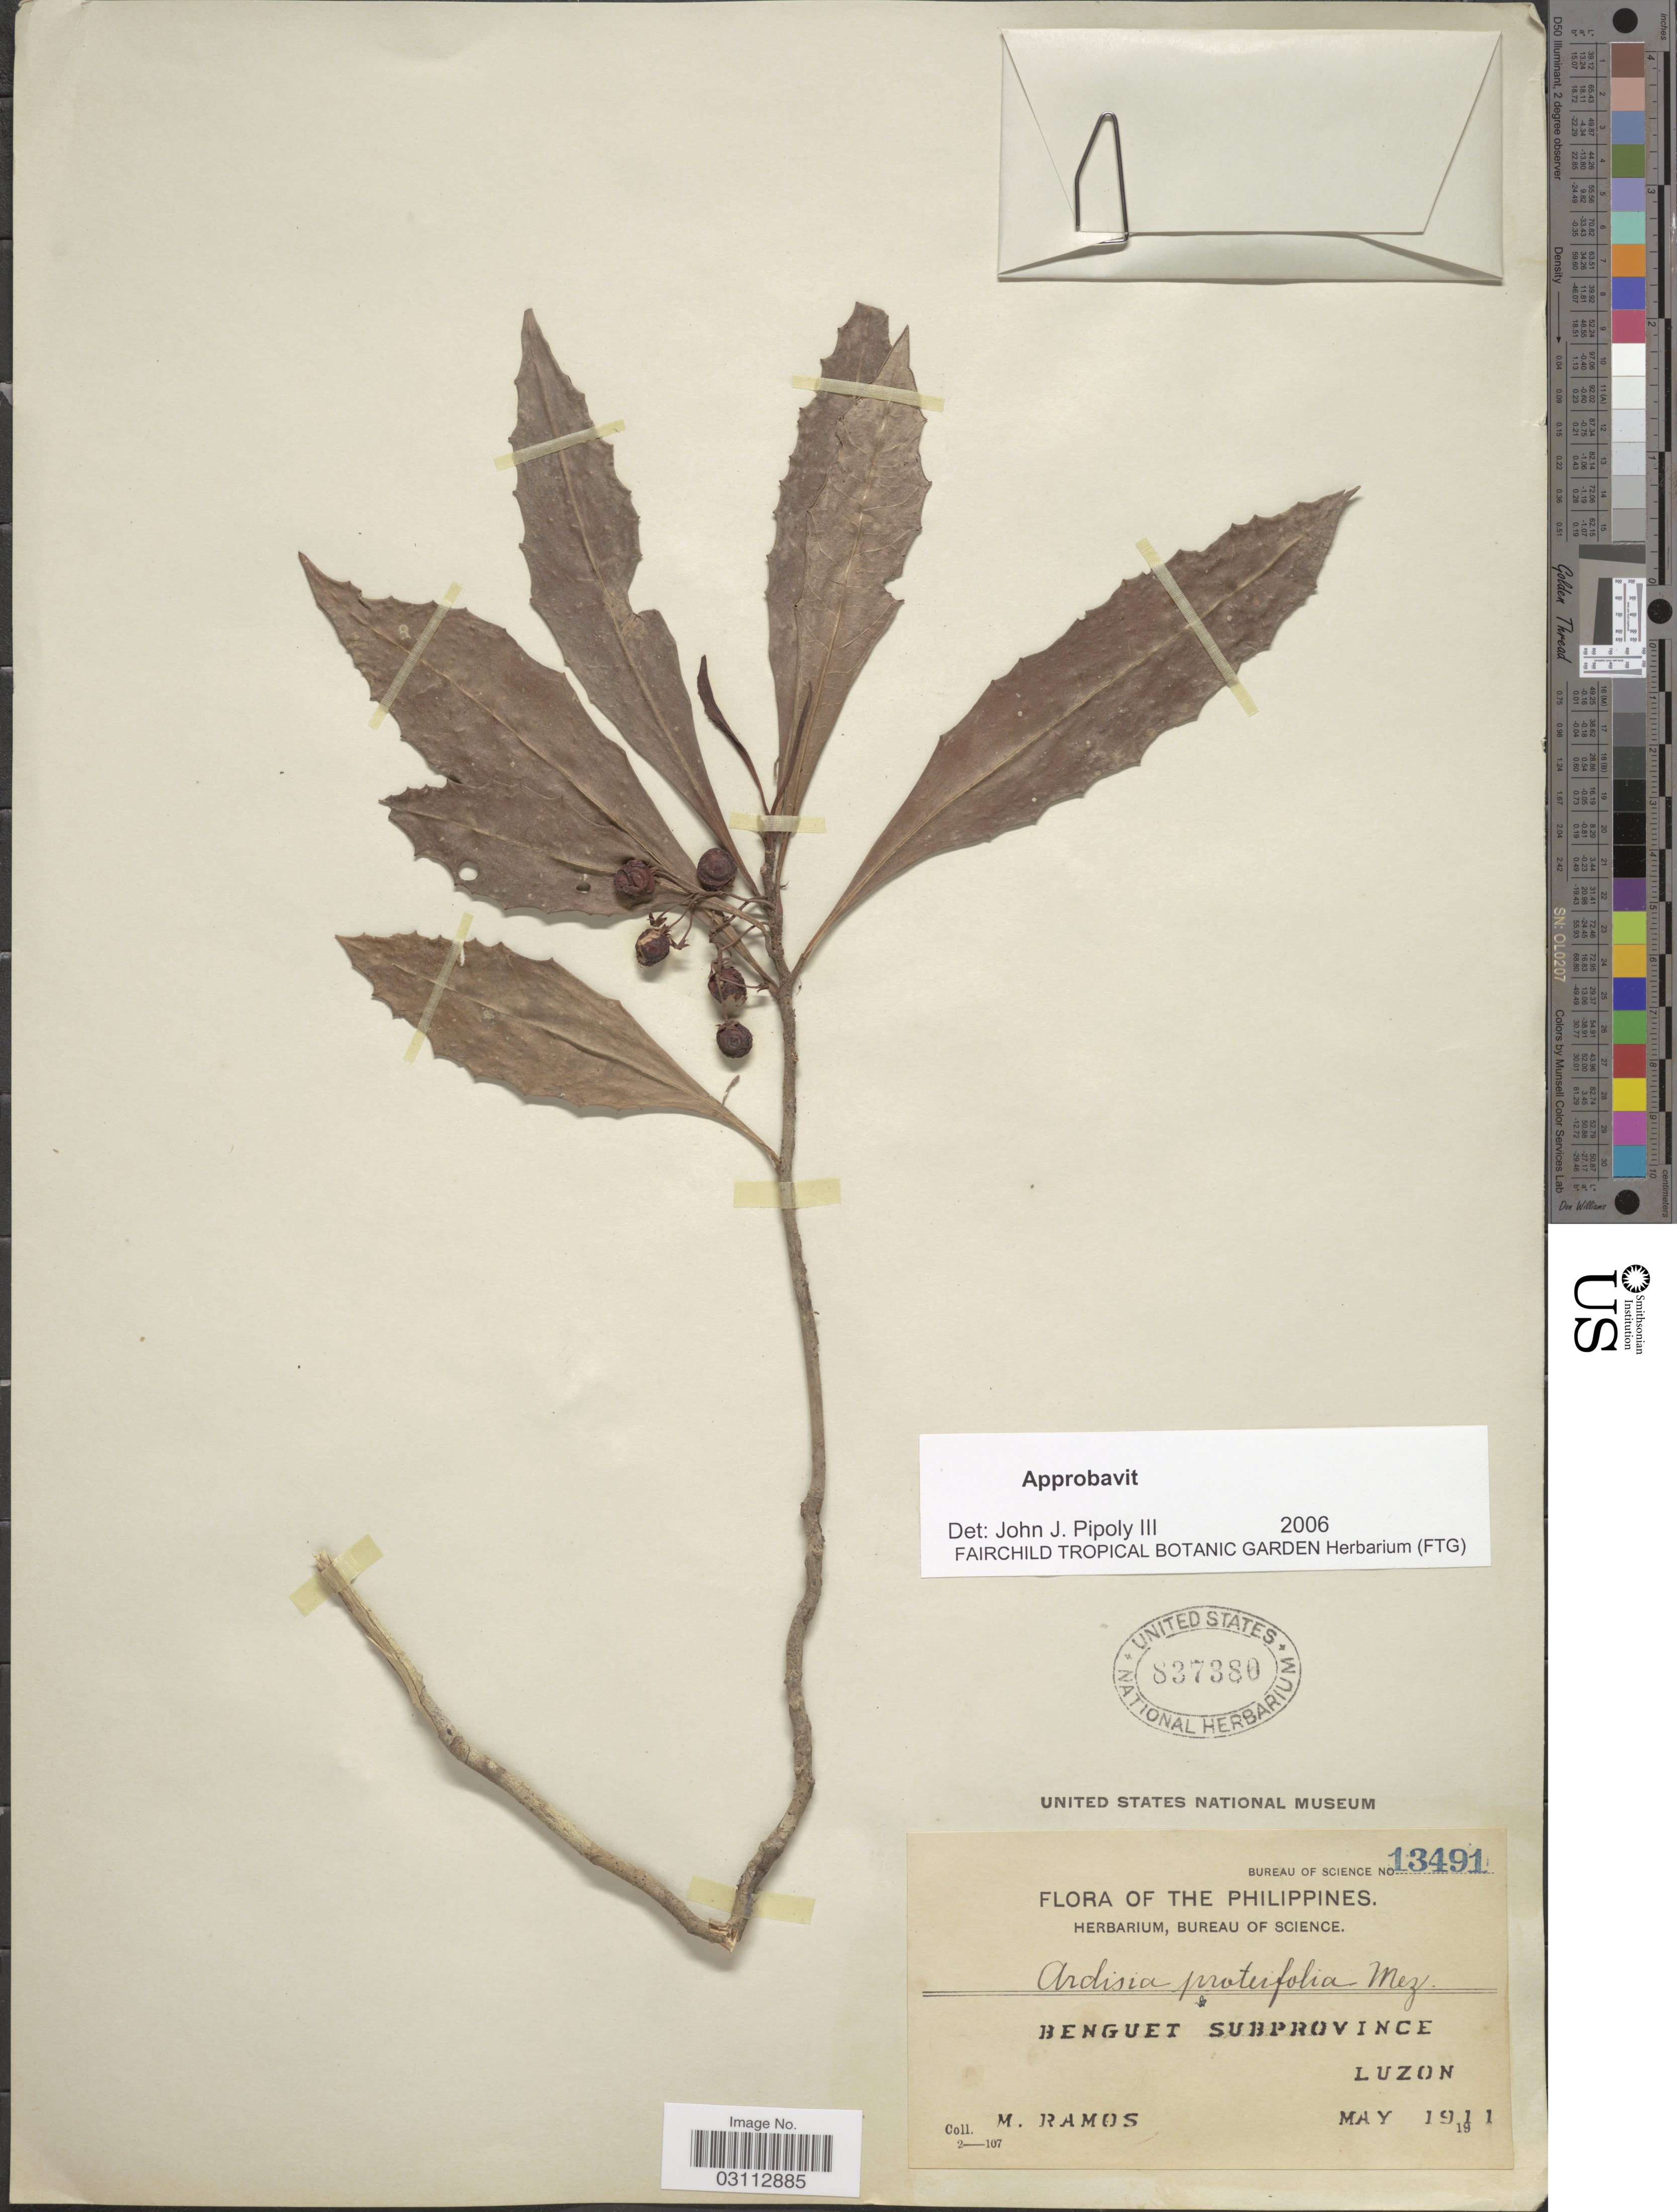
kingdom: Plantae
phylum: Tracheophyta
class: Magnoliopsida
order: Ericales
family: Primulaceae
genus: Ardisia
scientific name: Ardisia proteifolia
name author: Mez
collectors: M. Ramos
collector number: Bureau of Science 13491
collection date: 1911-05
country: Philippines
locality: Benguet subprovince. Luzon.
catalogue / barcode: US 837380